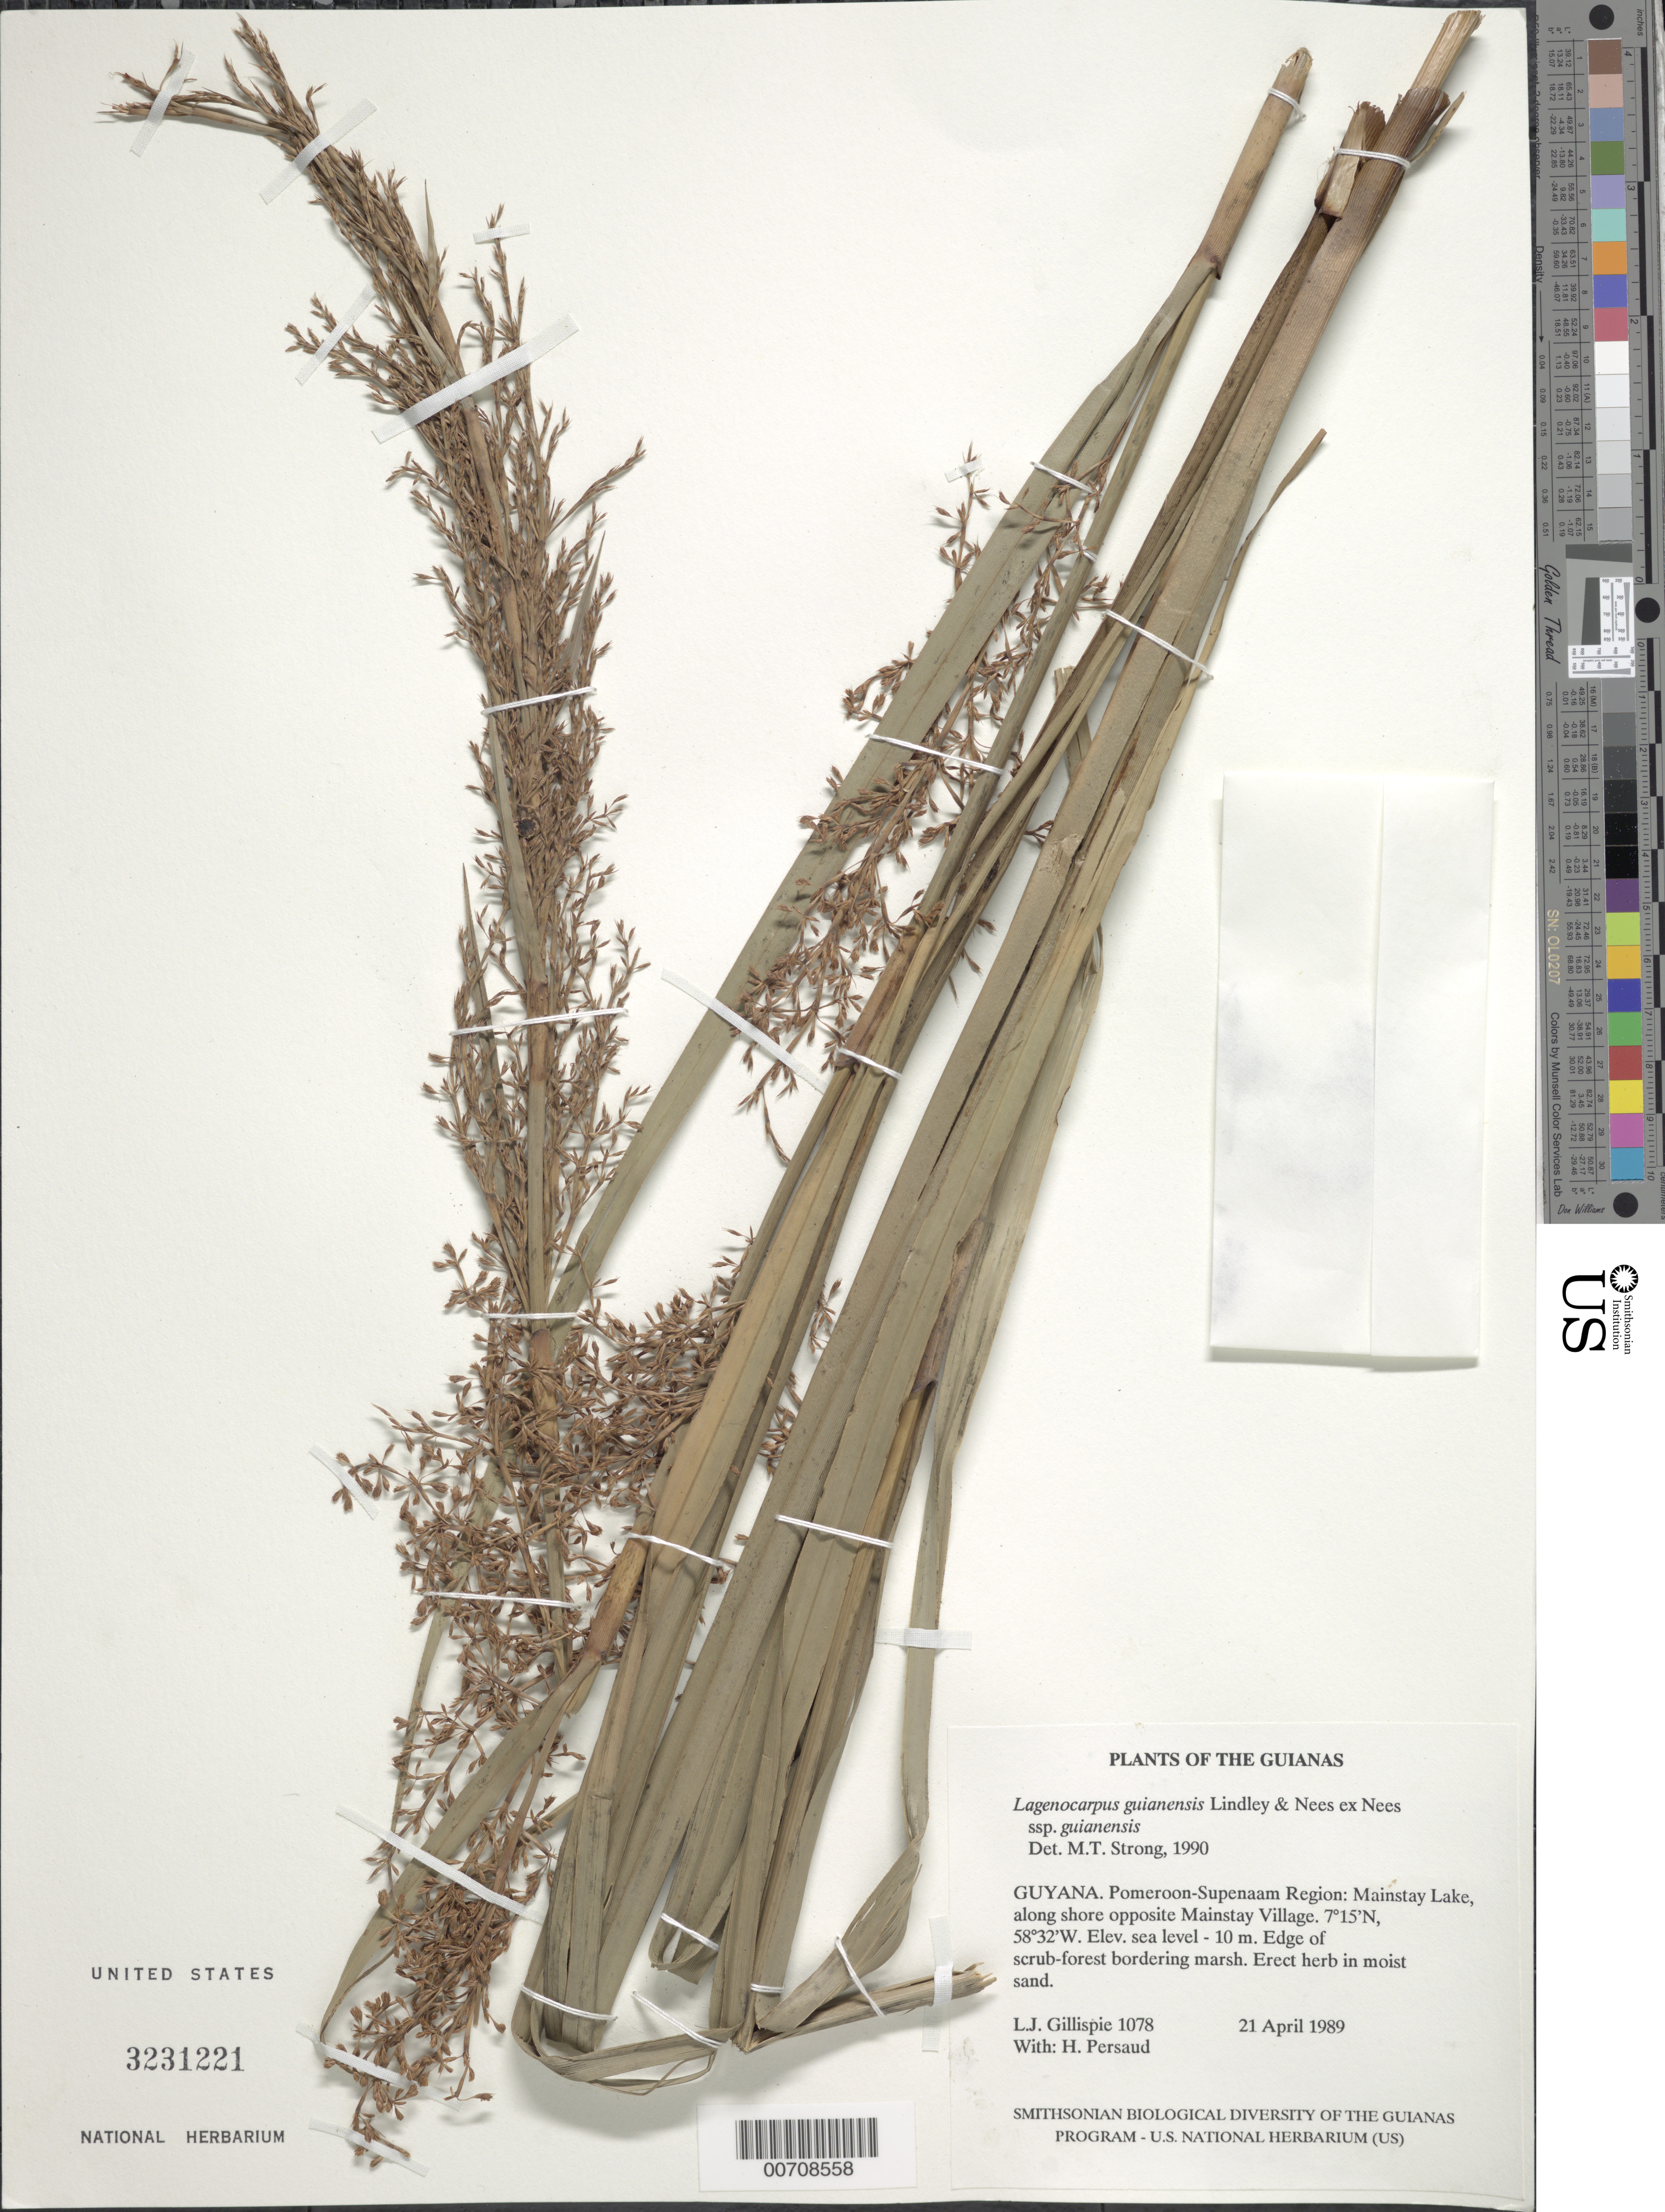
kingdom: Plantae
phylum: Tracheophyta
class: Liliopsida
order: Poales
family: Cyperaceae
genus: Lagenocarpus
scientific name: Lagenocarpus guianensis subsp. guianensis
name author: Nees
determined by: Strong, M. T., (US), Smithsonian Institution - National Museum of Natural History (UNITED STATES)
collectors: L. J. Gillespie & H. Persaud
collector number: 1078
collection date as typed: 21 April 1989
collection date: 1989-04-21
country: Guyana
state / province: Pomeroon-Supenaam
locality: Mainstay Lake, along shore opposite Mainstay Village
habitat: Edge of scrub-forest bordering marsh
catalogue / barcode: US 3231221